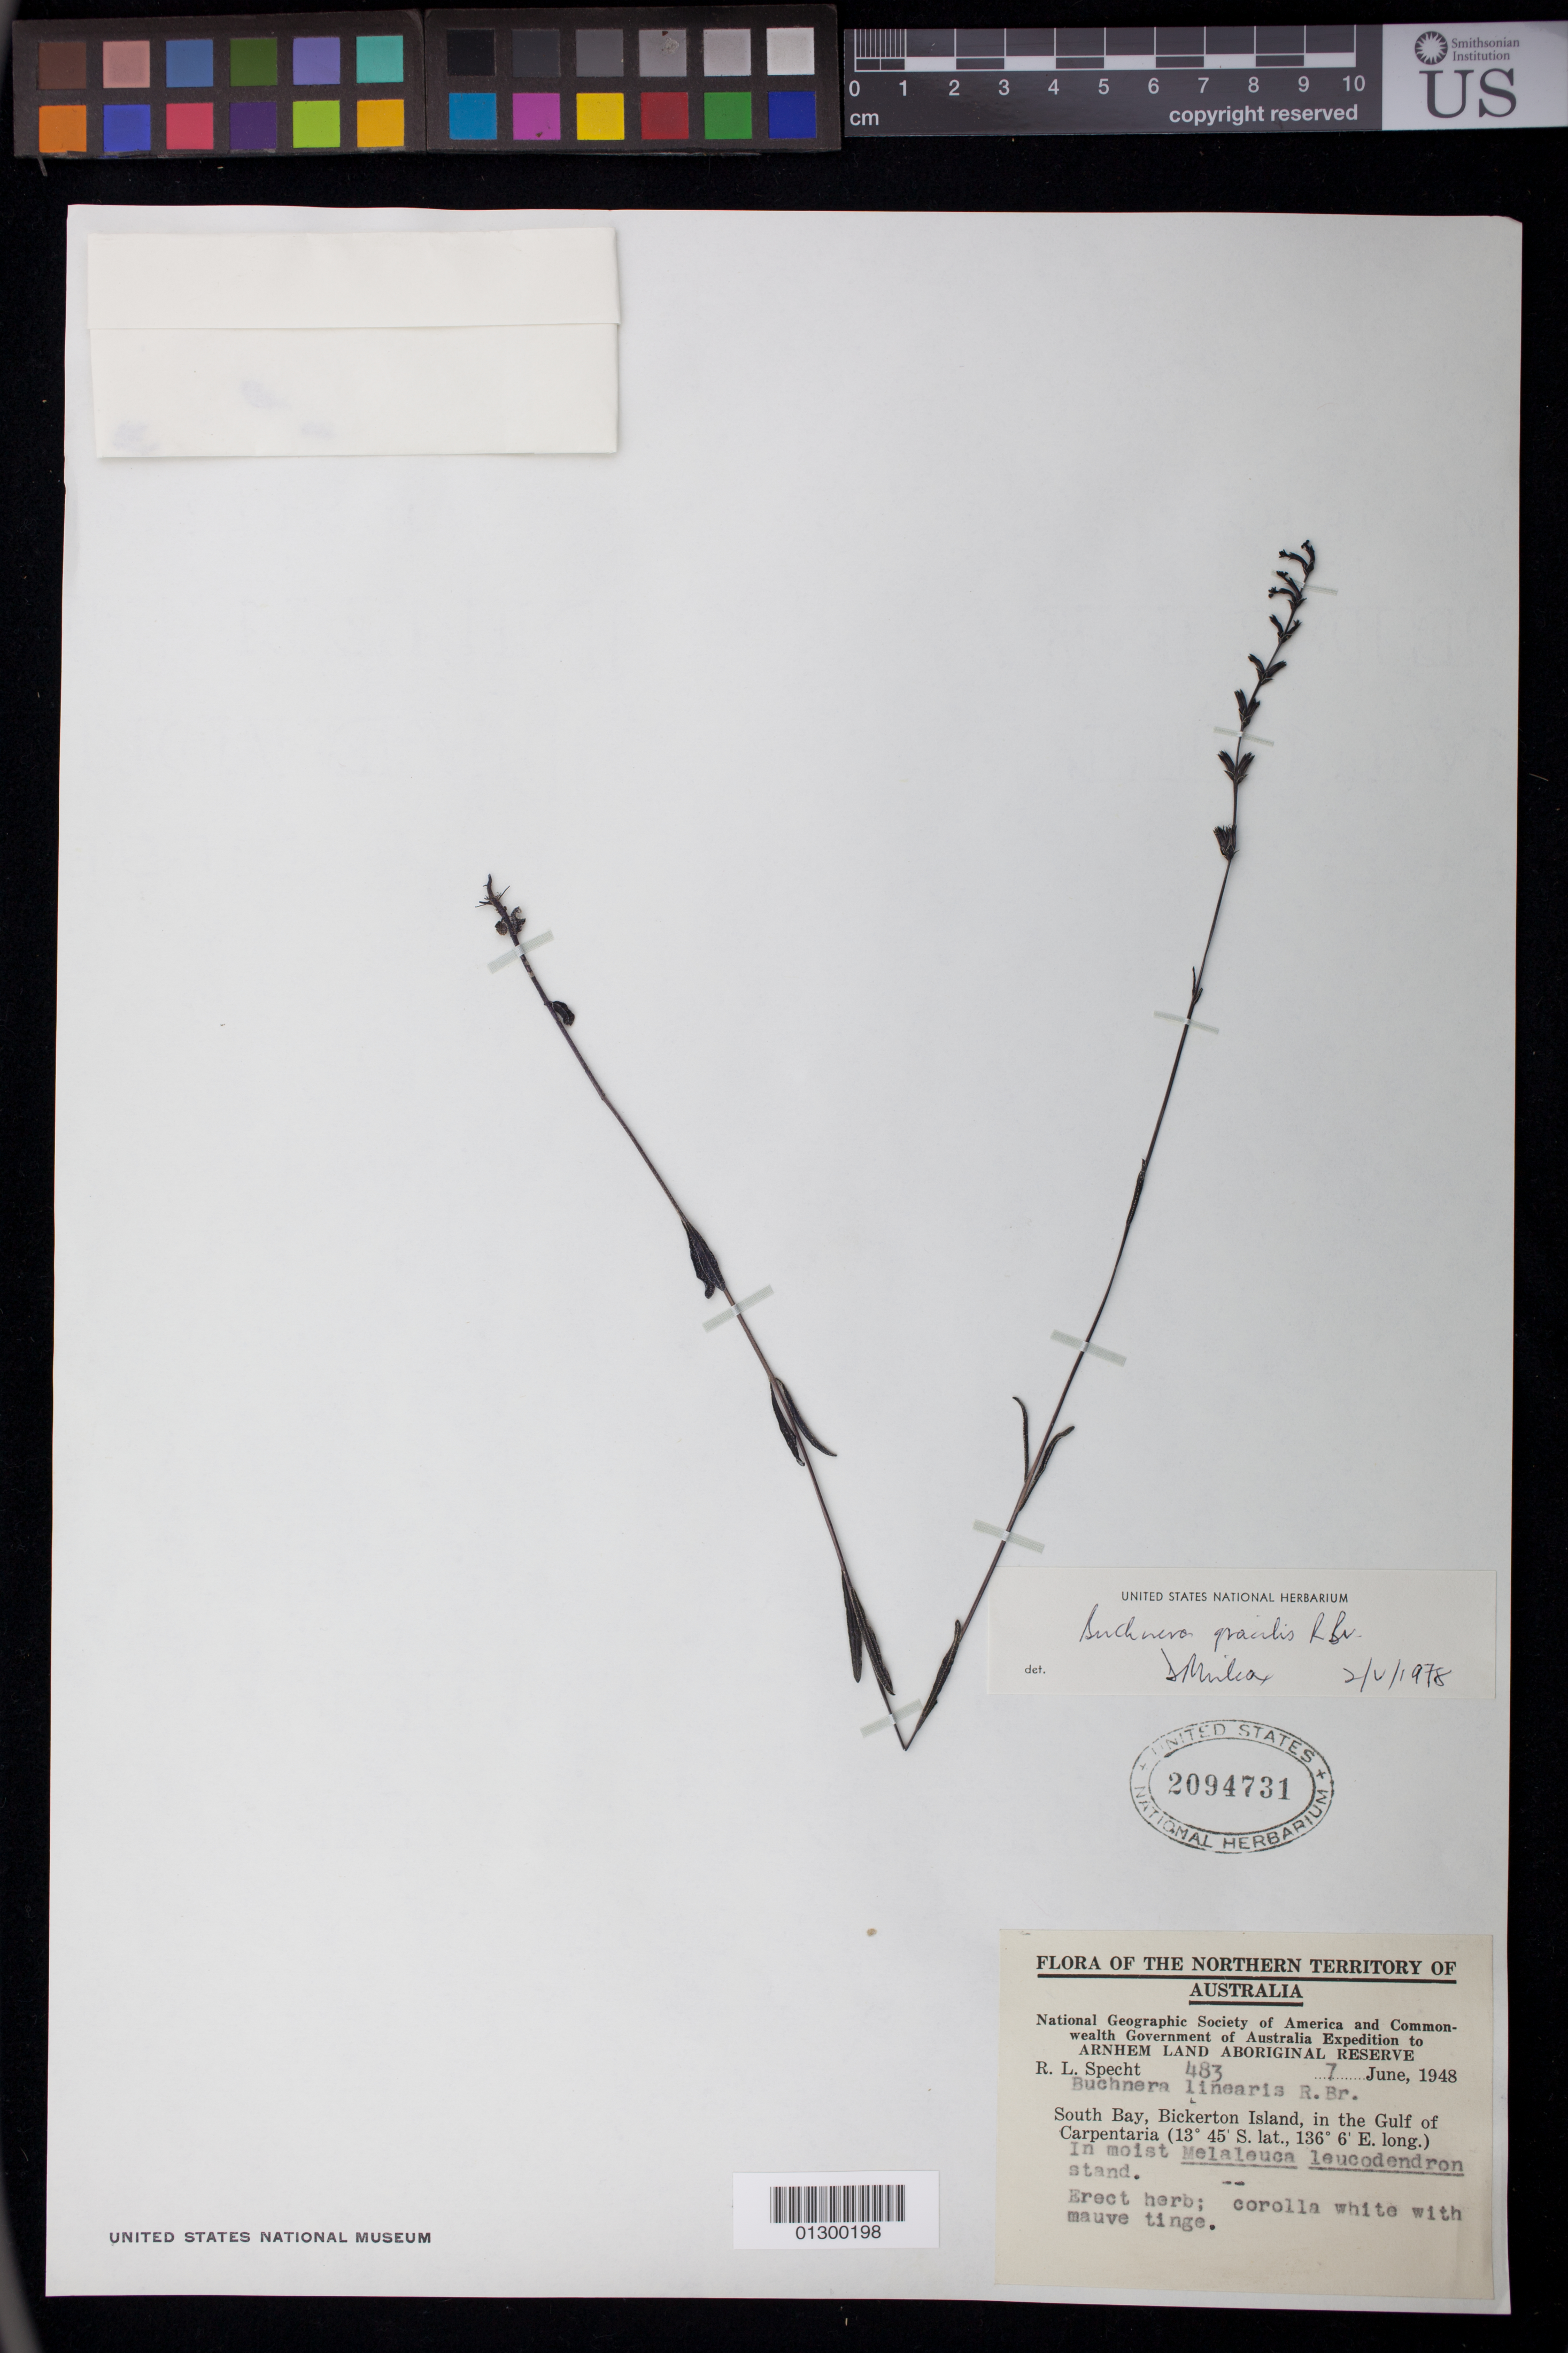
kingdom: Plantae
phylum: Tracheophyta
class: Magnoliopsida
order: Lamiales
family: Orobanchaceae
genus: Buchnera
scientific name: Buchnera gracilis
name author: R. Br.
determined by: Philcox, D.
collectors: R. L. Specht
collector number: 483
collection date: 1948-06-07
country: Australia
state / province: Northern Territory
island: Bickerton Island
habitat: In moist Melaleuca leucodendron stand.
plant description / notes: Erect herb; corolla white with mauve tinge.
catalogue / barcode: US 2094731